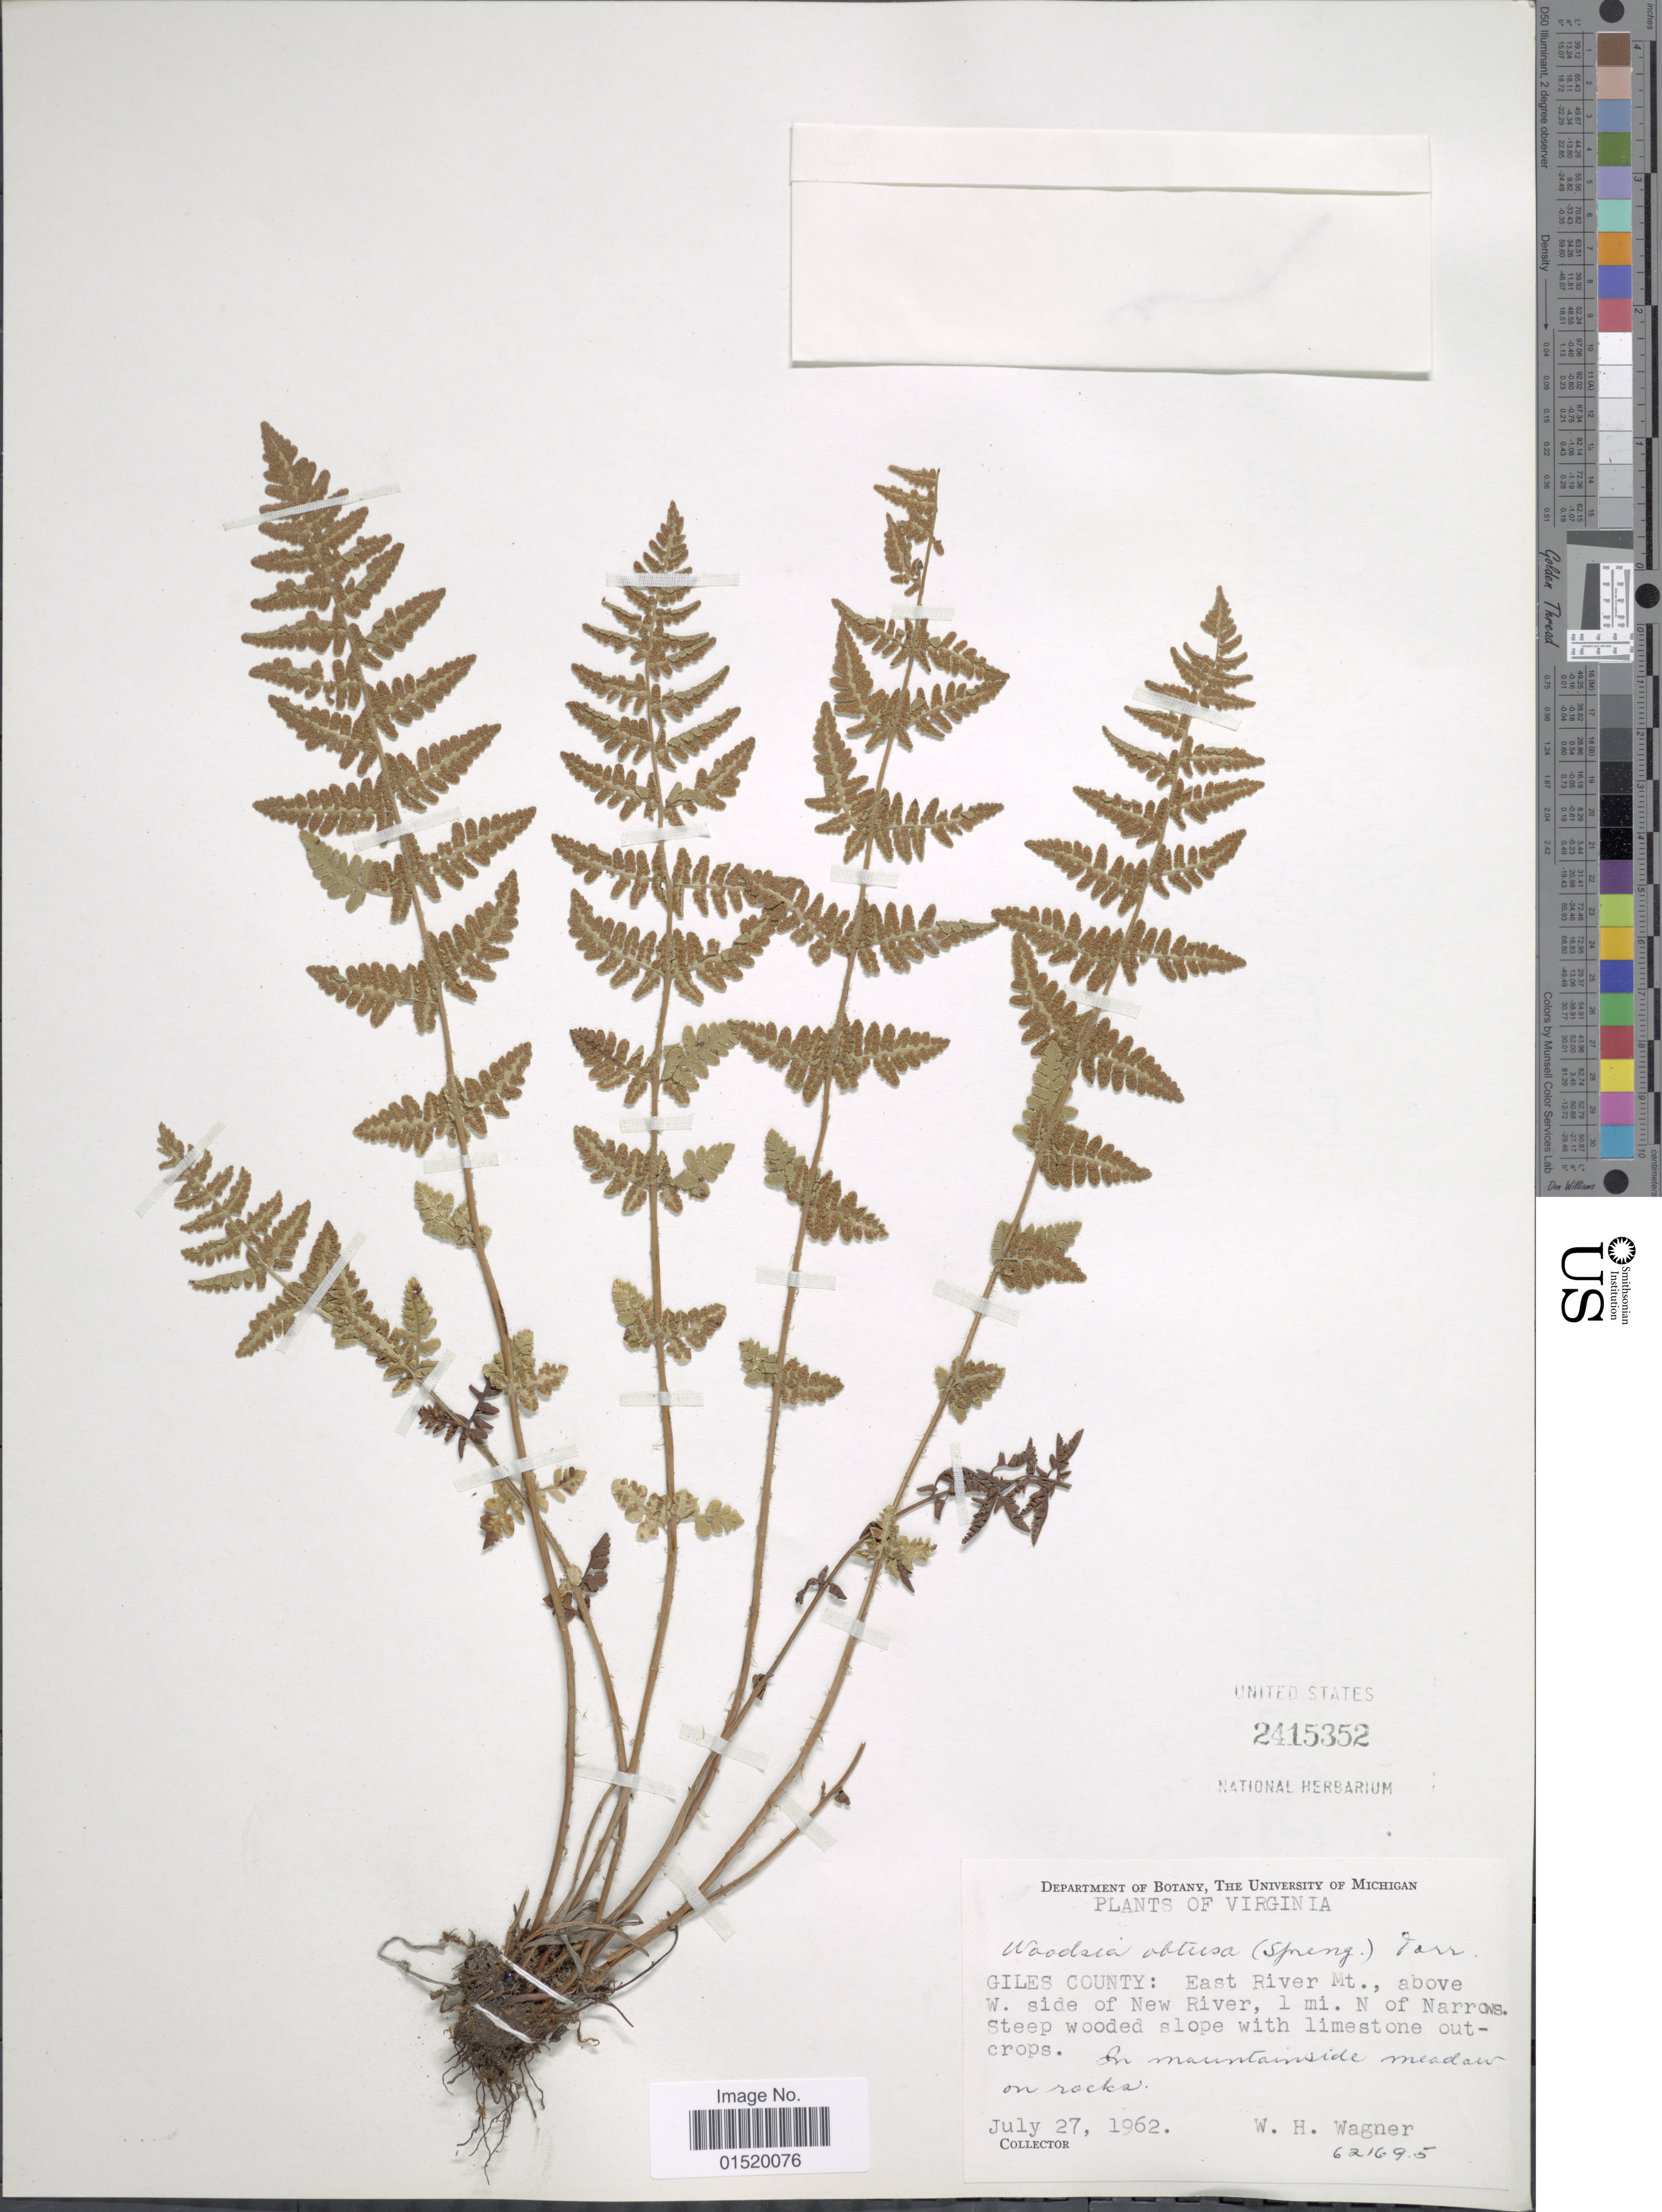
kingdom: Plantae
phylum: Tracheophyta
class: Polypodiopsida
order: Polypodiales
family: Woodsiaceae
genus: Woodsia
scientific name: Woodsia obtusa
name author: (Spreng.) Torr.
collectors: W. H. Wagner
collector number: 621695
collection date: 1962-07-27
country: United States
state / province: Virginia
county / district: Giles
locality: East River Mt., above W. side of New River, 1 mi. N of Narrows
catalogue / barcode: US 2415352